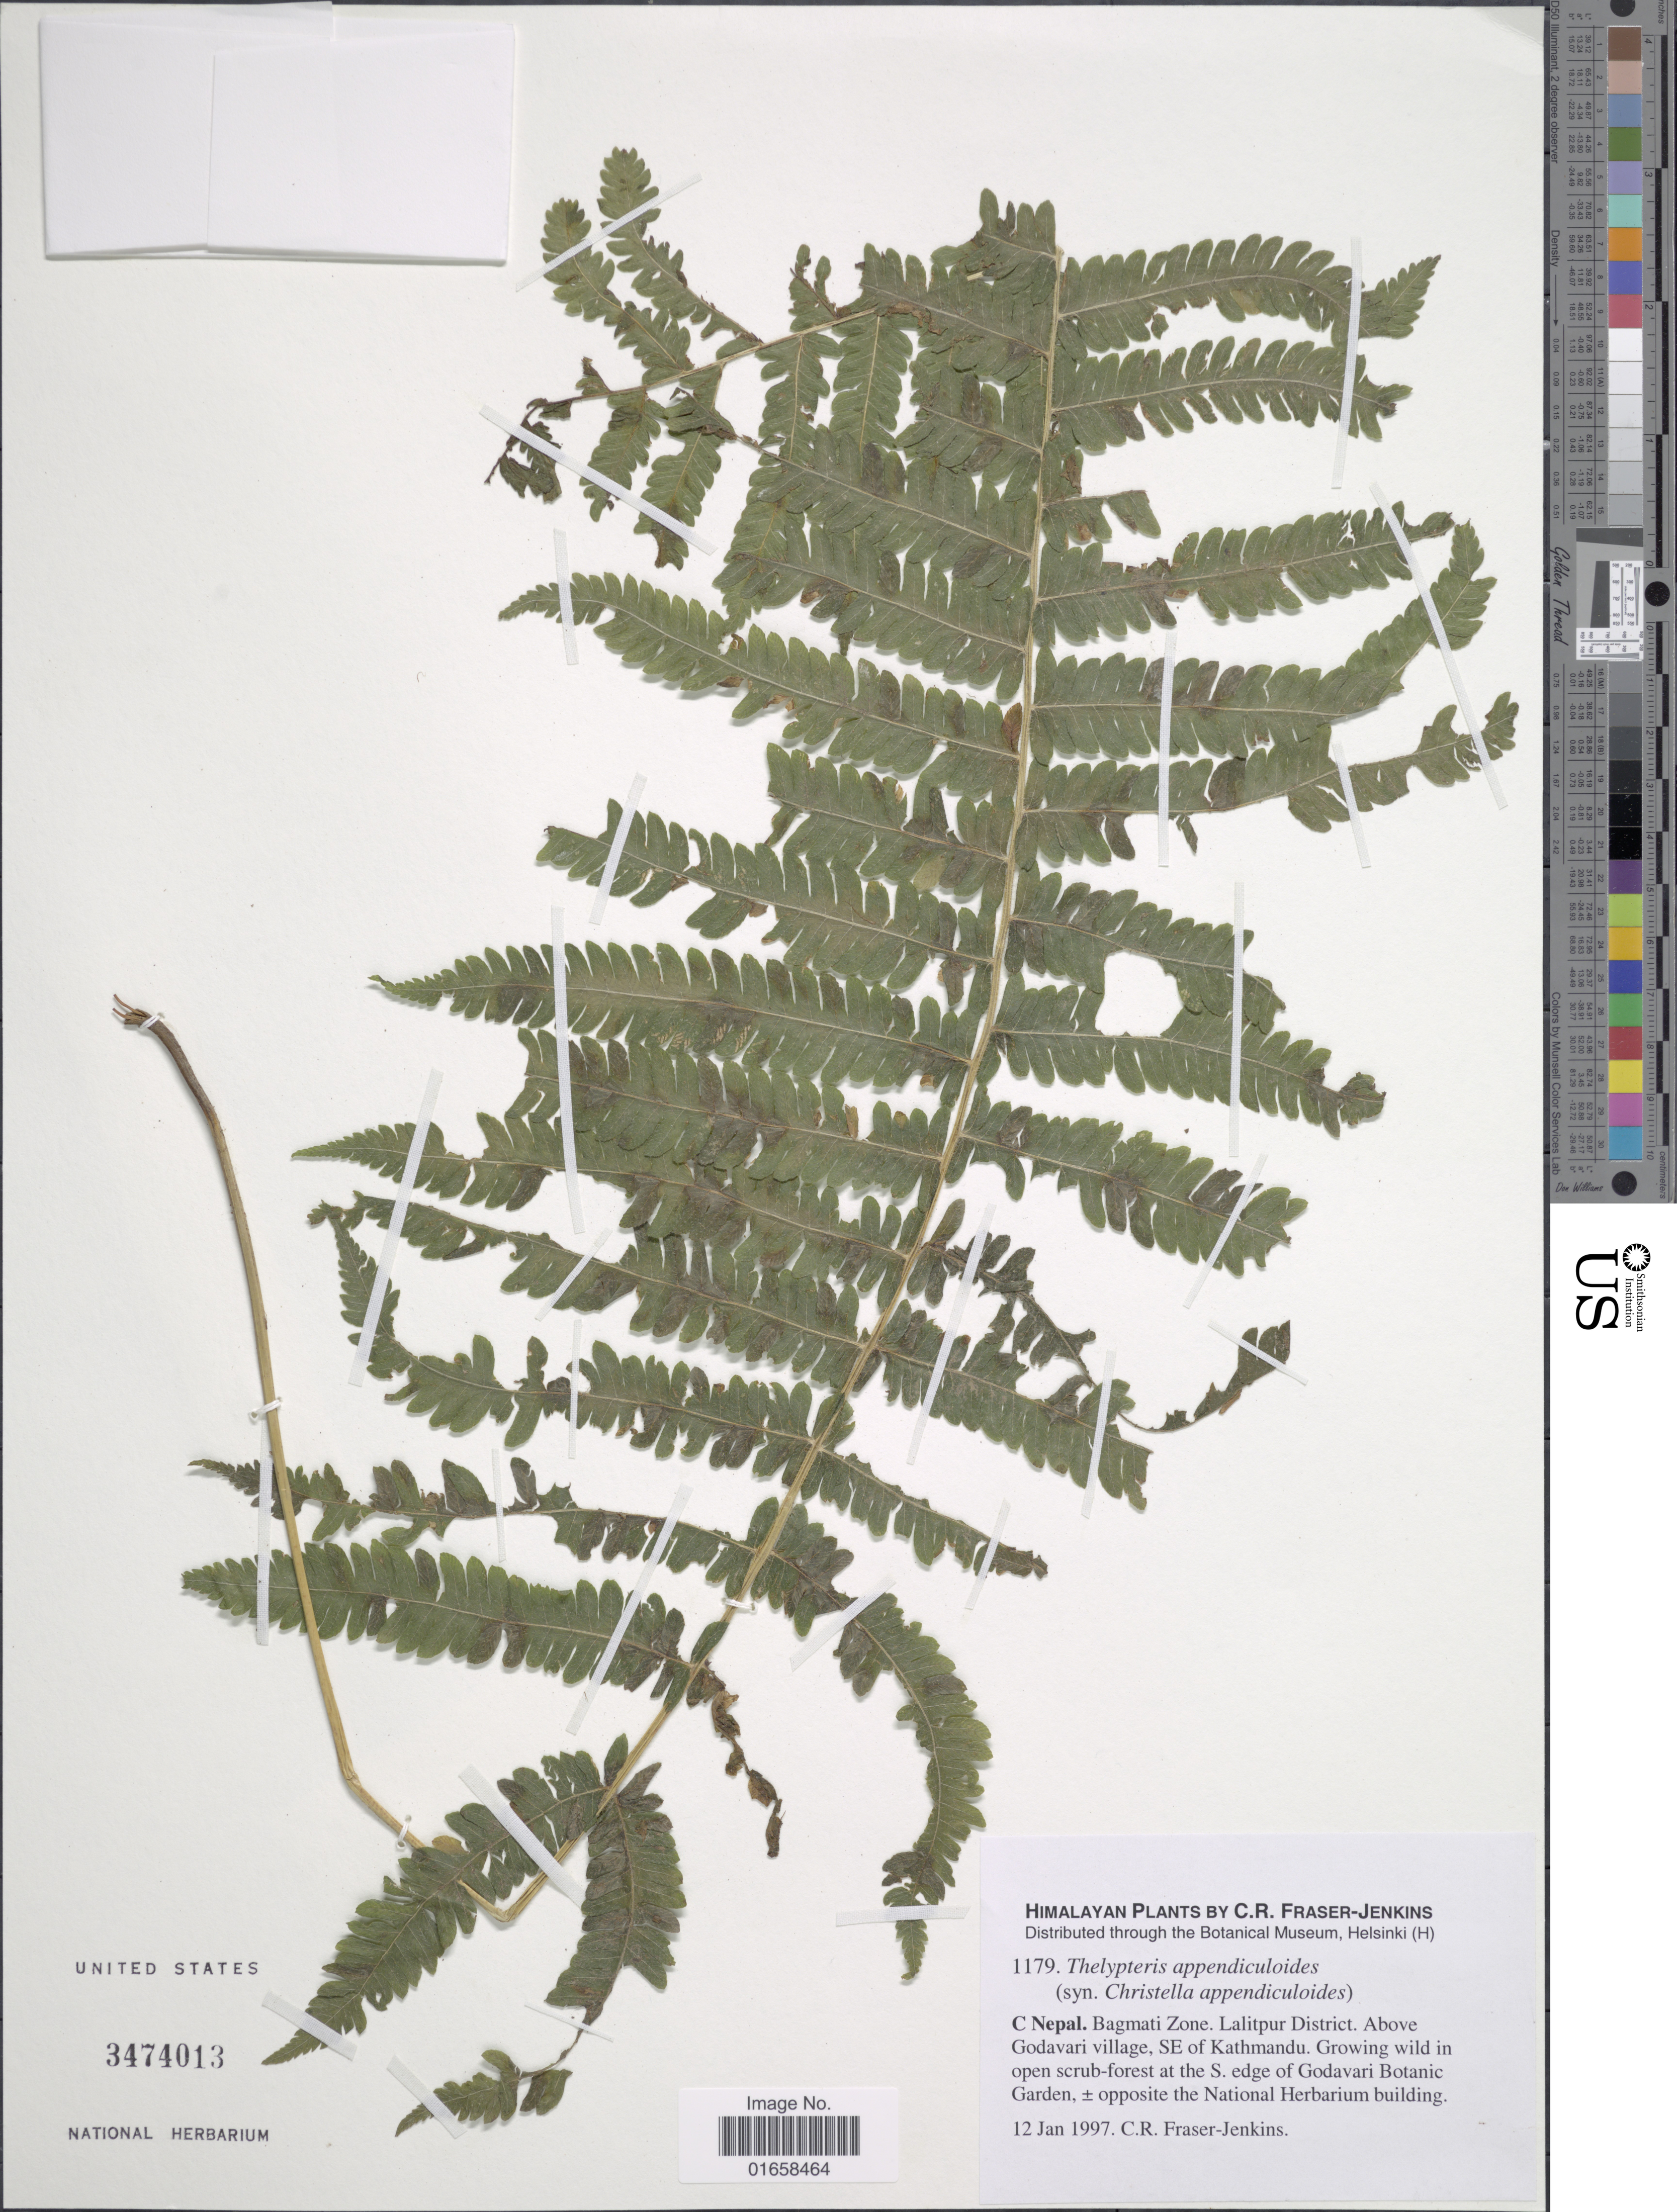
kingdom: Plantae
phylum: Tracheophyta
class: Polypodiopsida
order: Polypodiales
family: Thelypteridaceae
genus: Christella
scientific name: Christella appendicula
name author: (C. Presl) Holttum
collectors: C. R. Fraser-Jenkins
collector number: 1179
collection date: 1997-01-12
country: Nepal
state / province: Bagmati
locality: C. Nepal. Bagmati Zone. Lalitpur District. Above Godavari village, SE of Kathmandu. Himalayan Plants.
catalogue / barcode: US 3474013